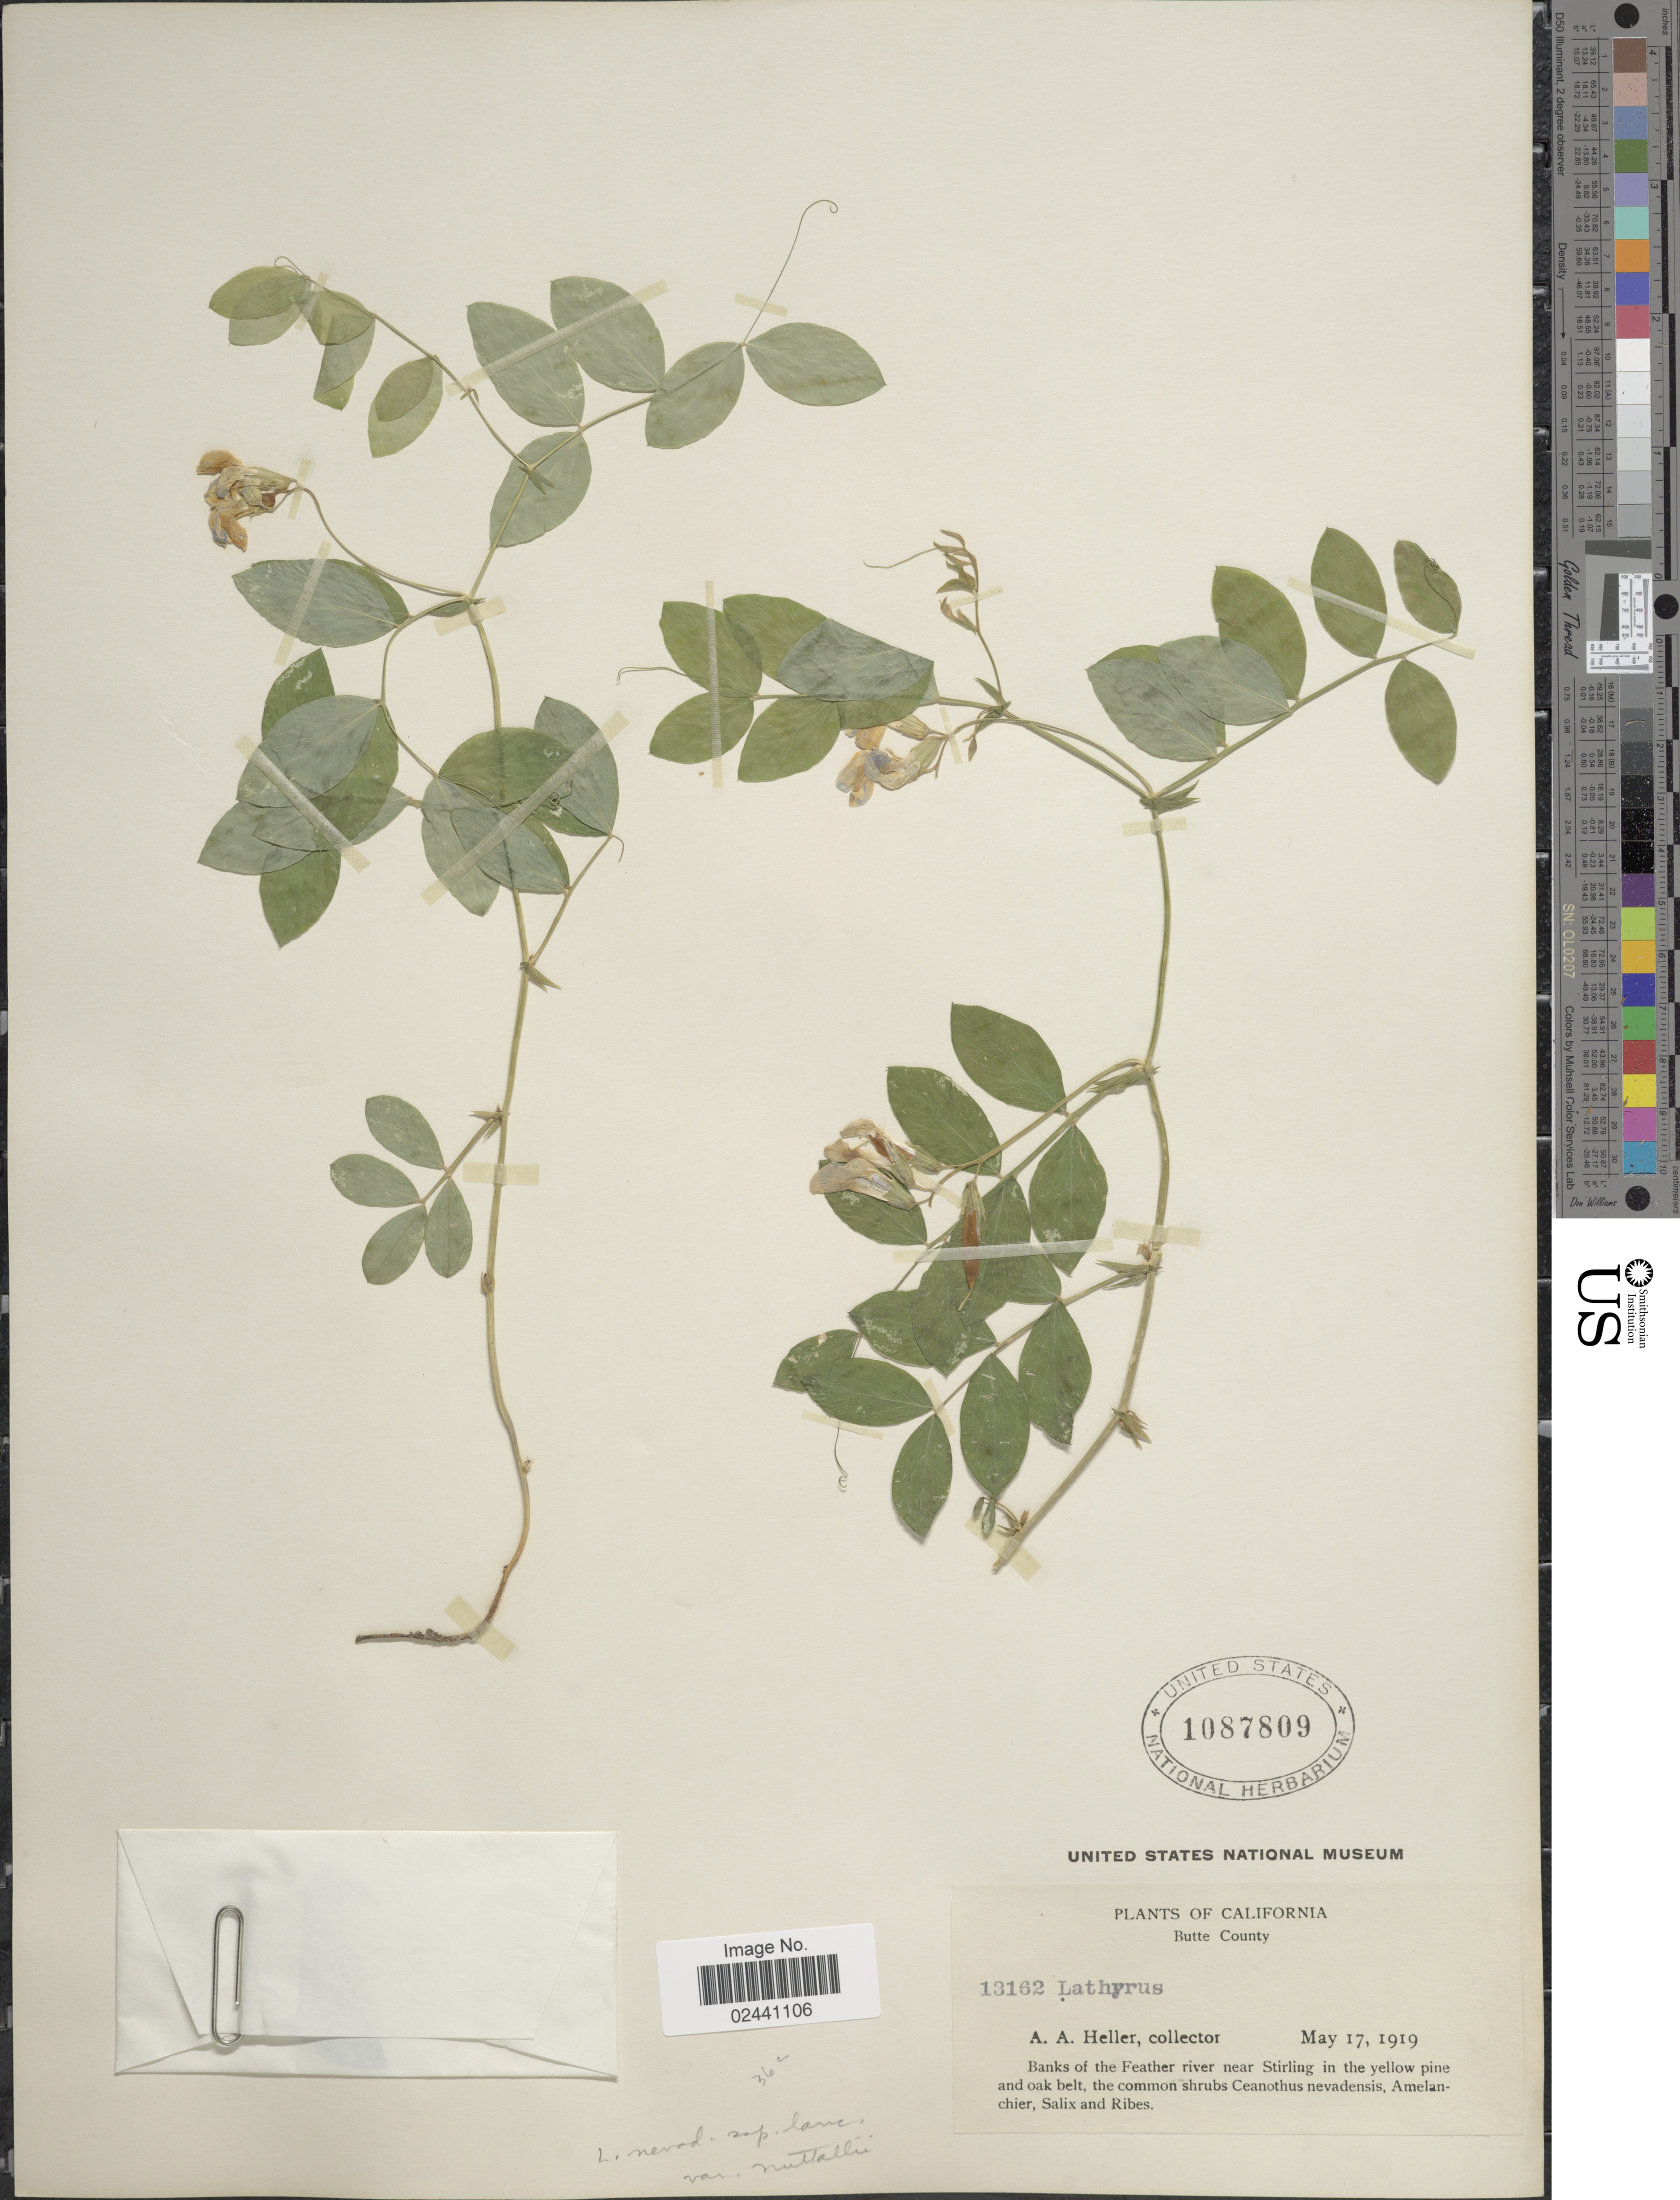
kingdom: Plantae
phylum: Tracheophyta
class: Magnoliopsida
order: Fabales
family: Fabaceae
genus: Lathyrus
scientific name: Lathyrus nevadensis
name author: S. Watson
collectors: A. A. Heller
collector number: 13162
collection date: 1919-05-17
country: United States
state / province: California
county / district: Butte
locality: Butte County. Banks of the Feather river near Stirling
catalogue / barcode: US 1087809